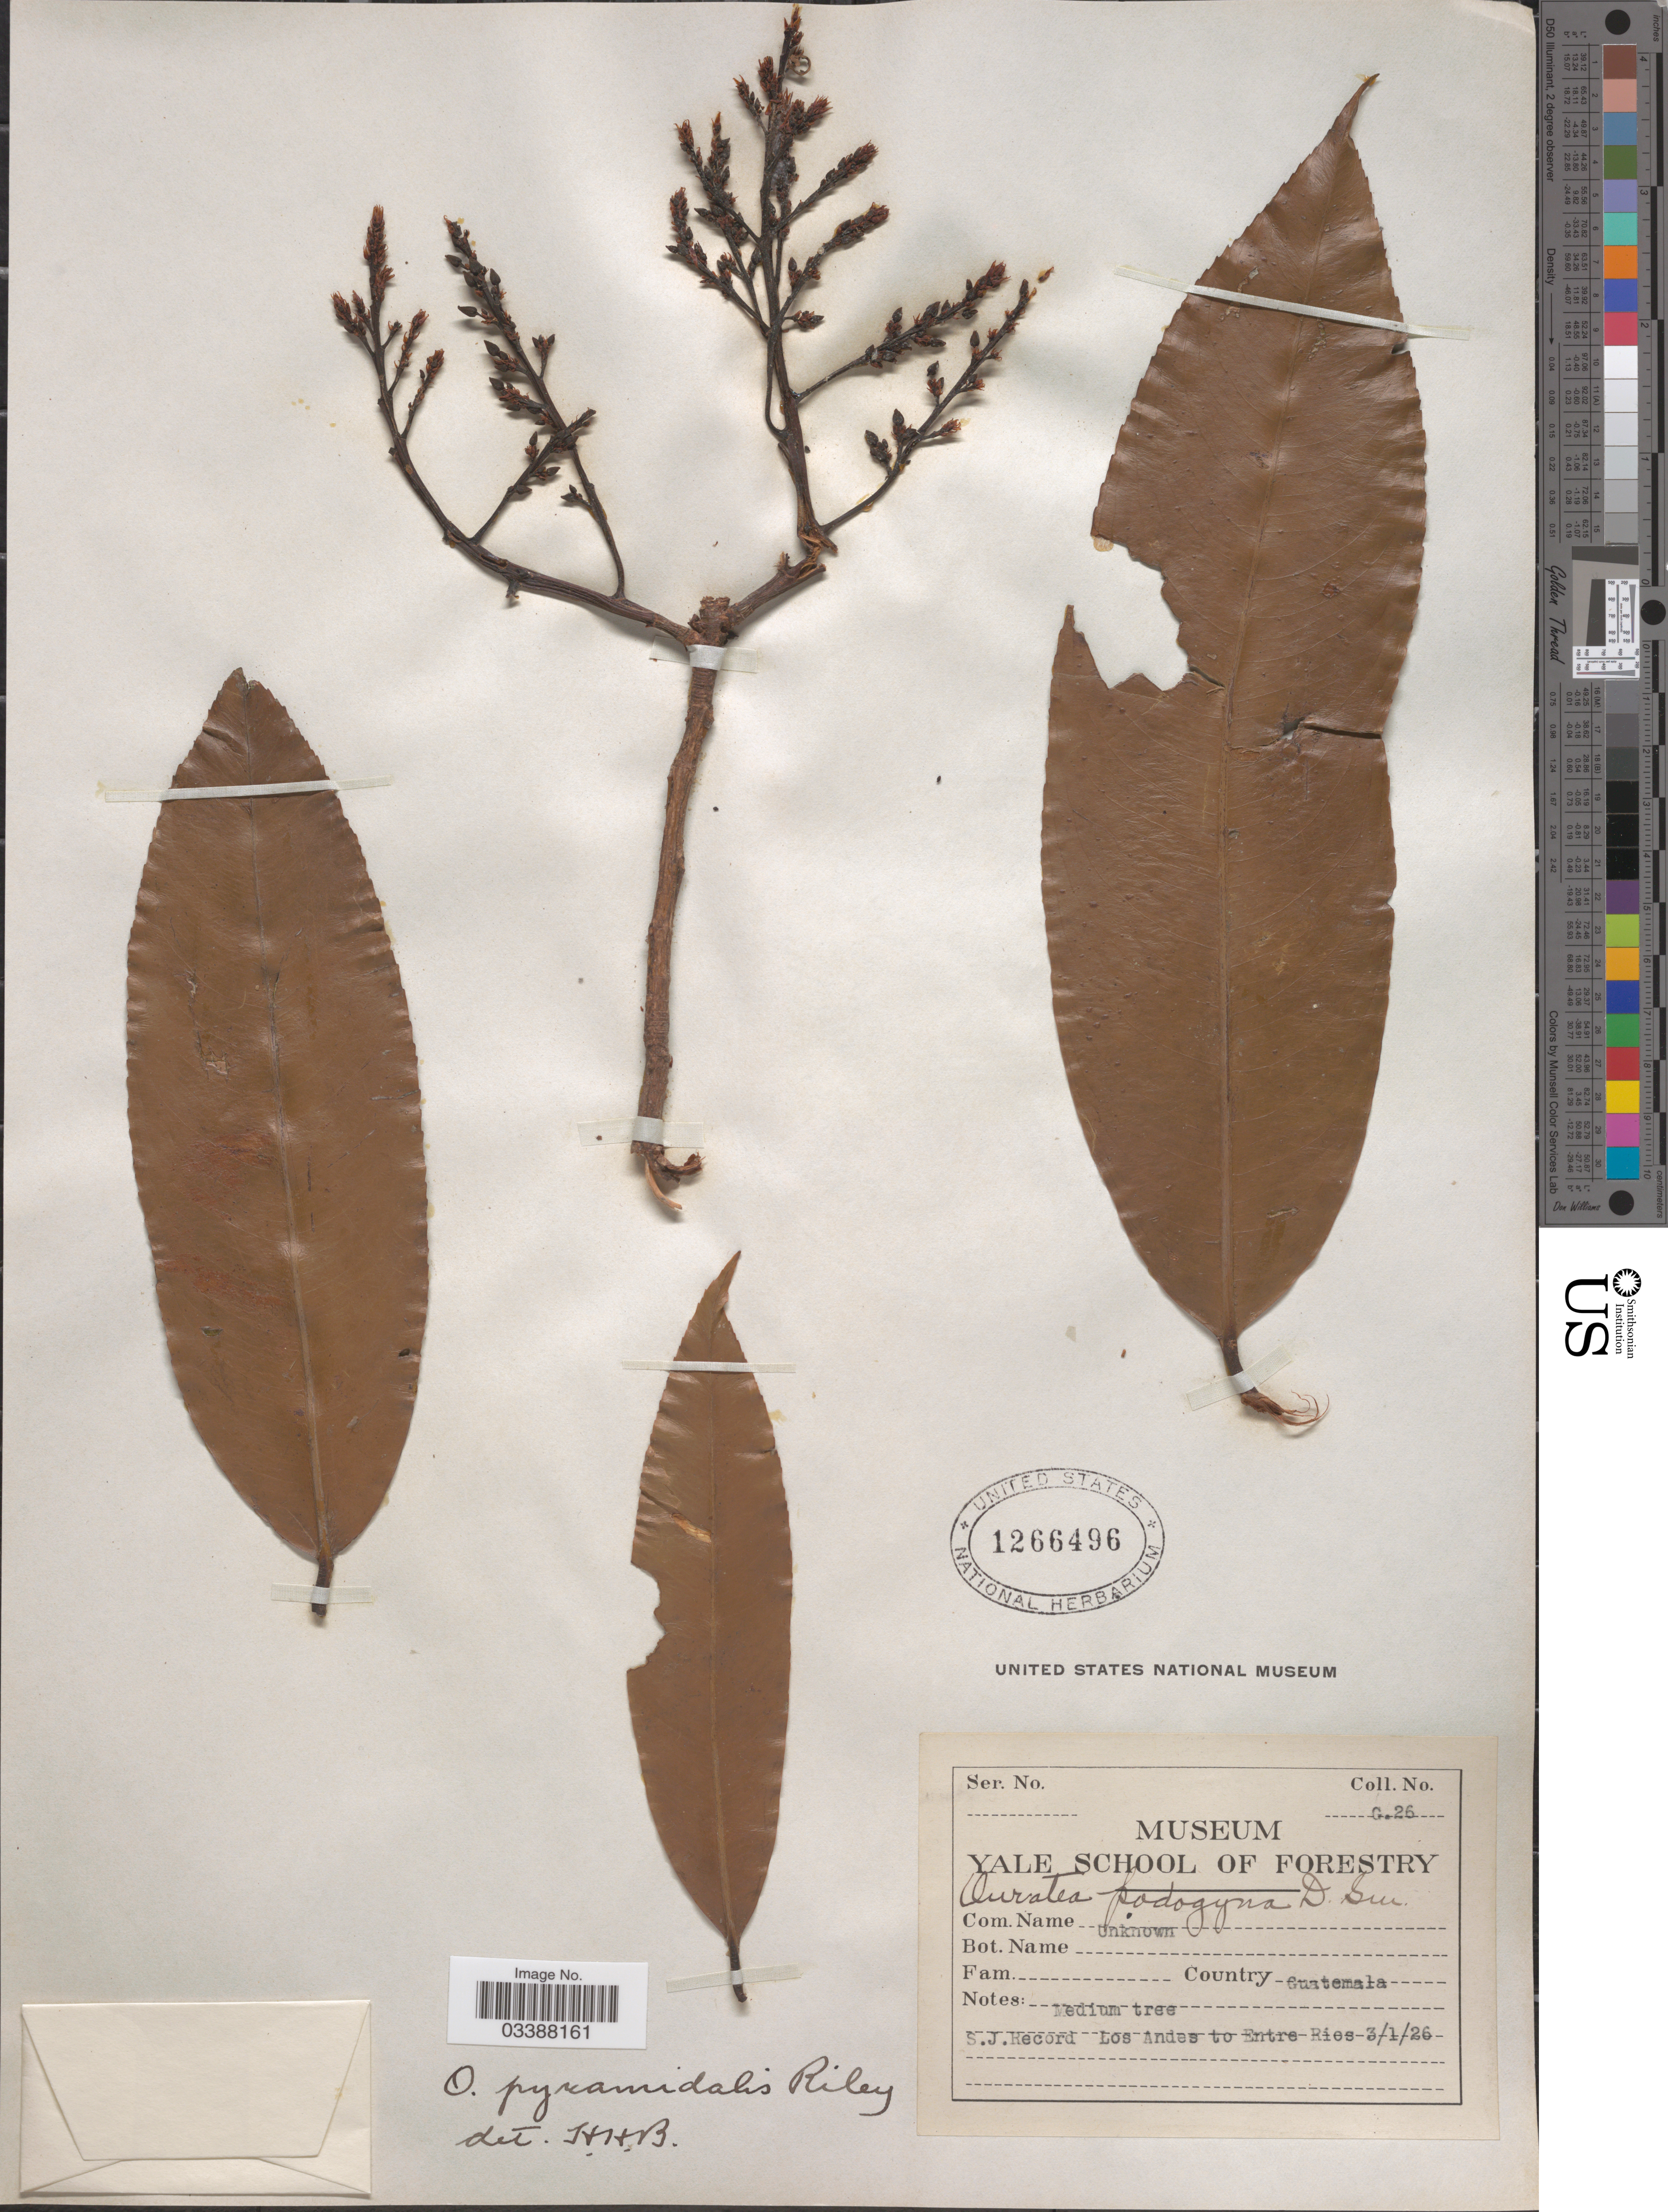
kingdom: Plantae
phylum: Tracheophyta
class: Magnoliopsida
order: Malpighiales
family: Ochnaceae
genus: Ouratea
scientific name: Ouratea pyramidalis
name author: L. Riley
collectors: S. J. Record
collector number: G26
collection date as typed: Transcribed d/m/y: 3/1/26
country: Guatemala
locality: Los Andes to Entre Rios.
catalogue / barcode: US 1266496